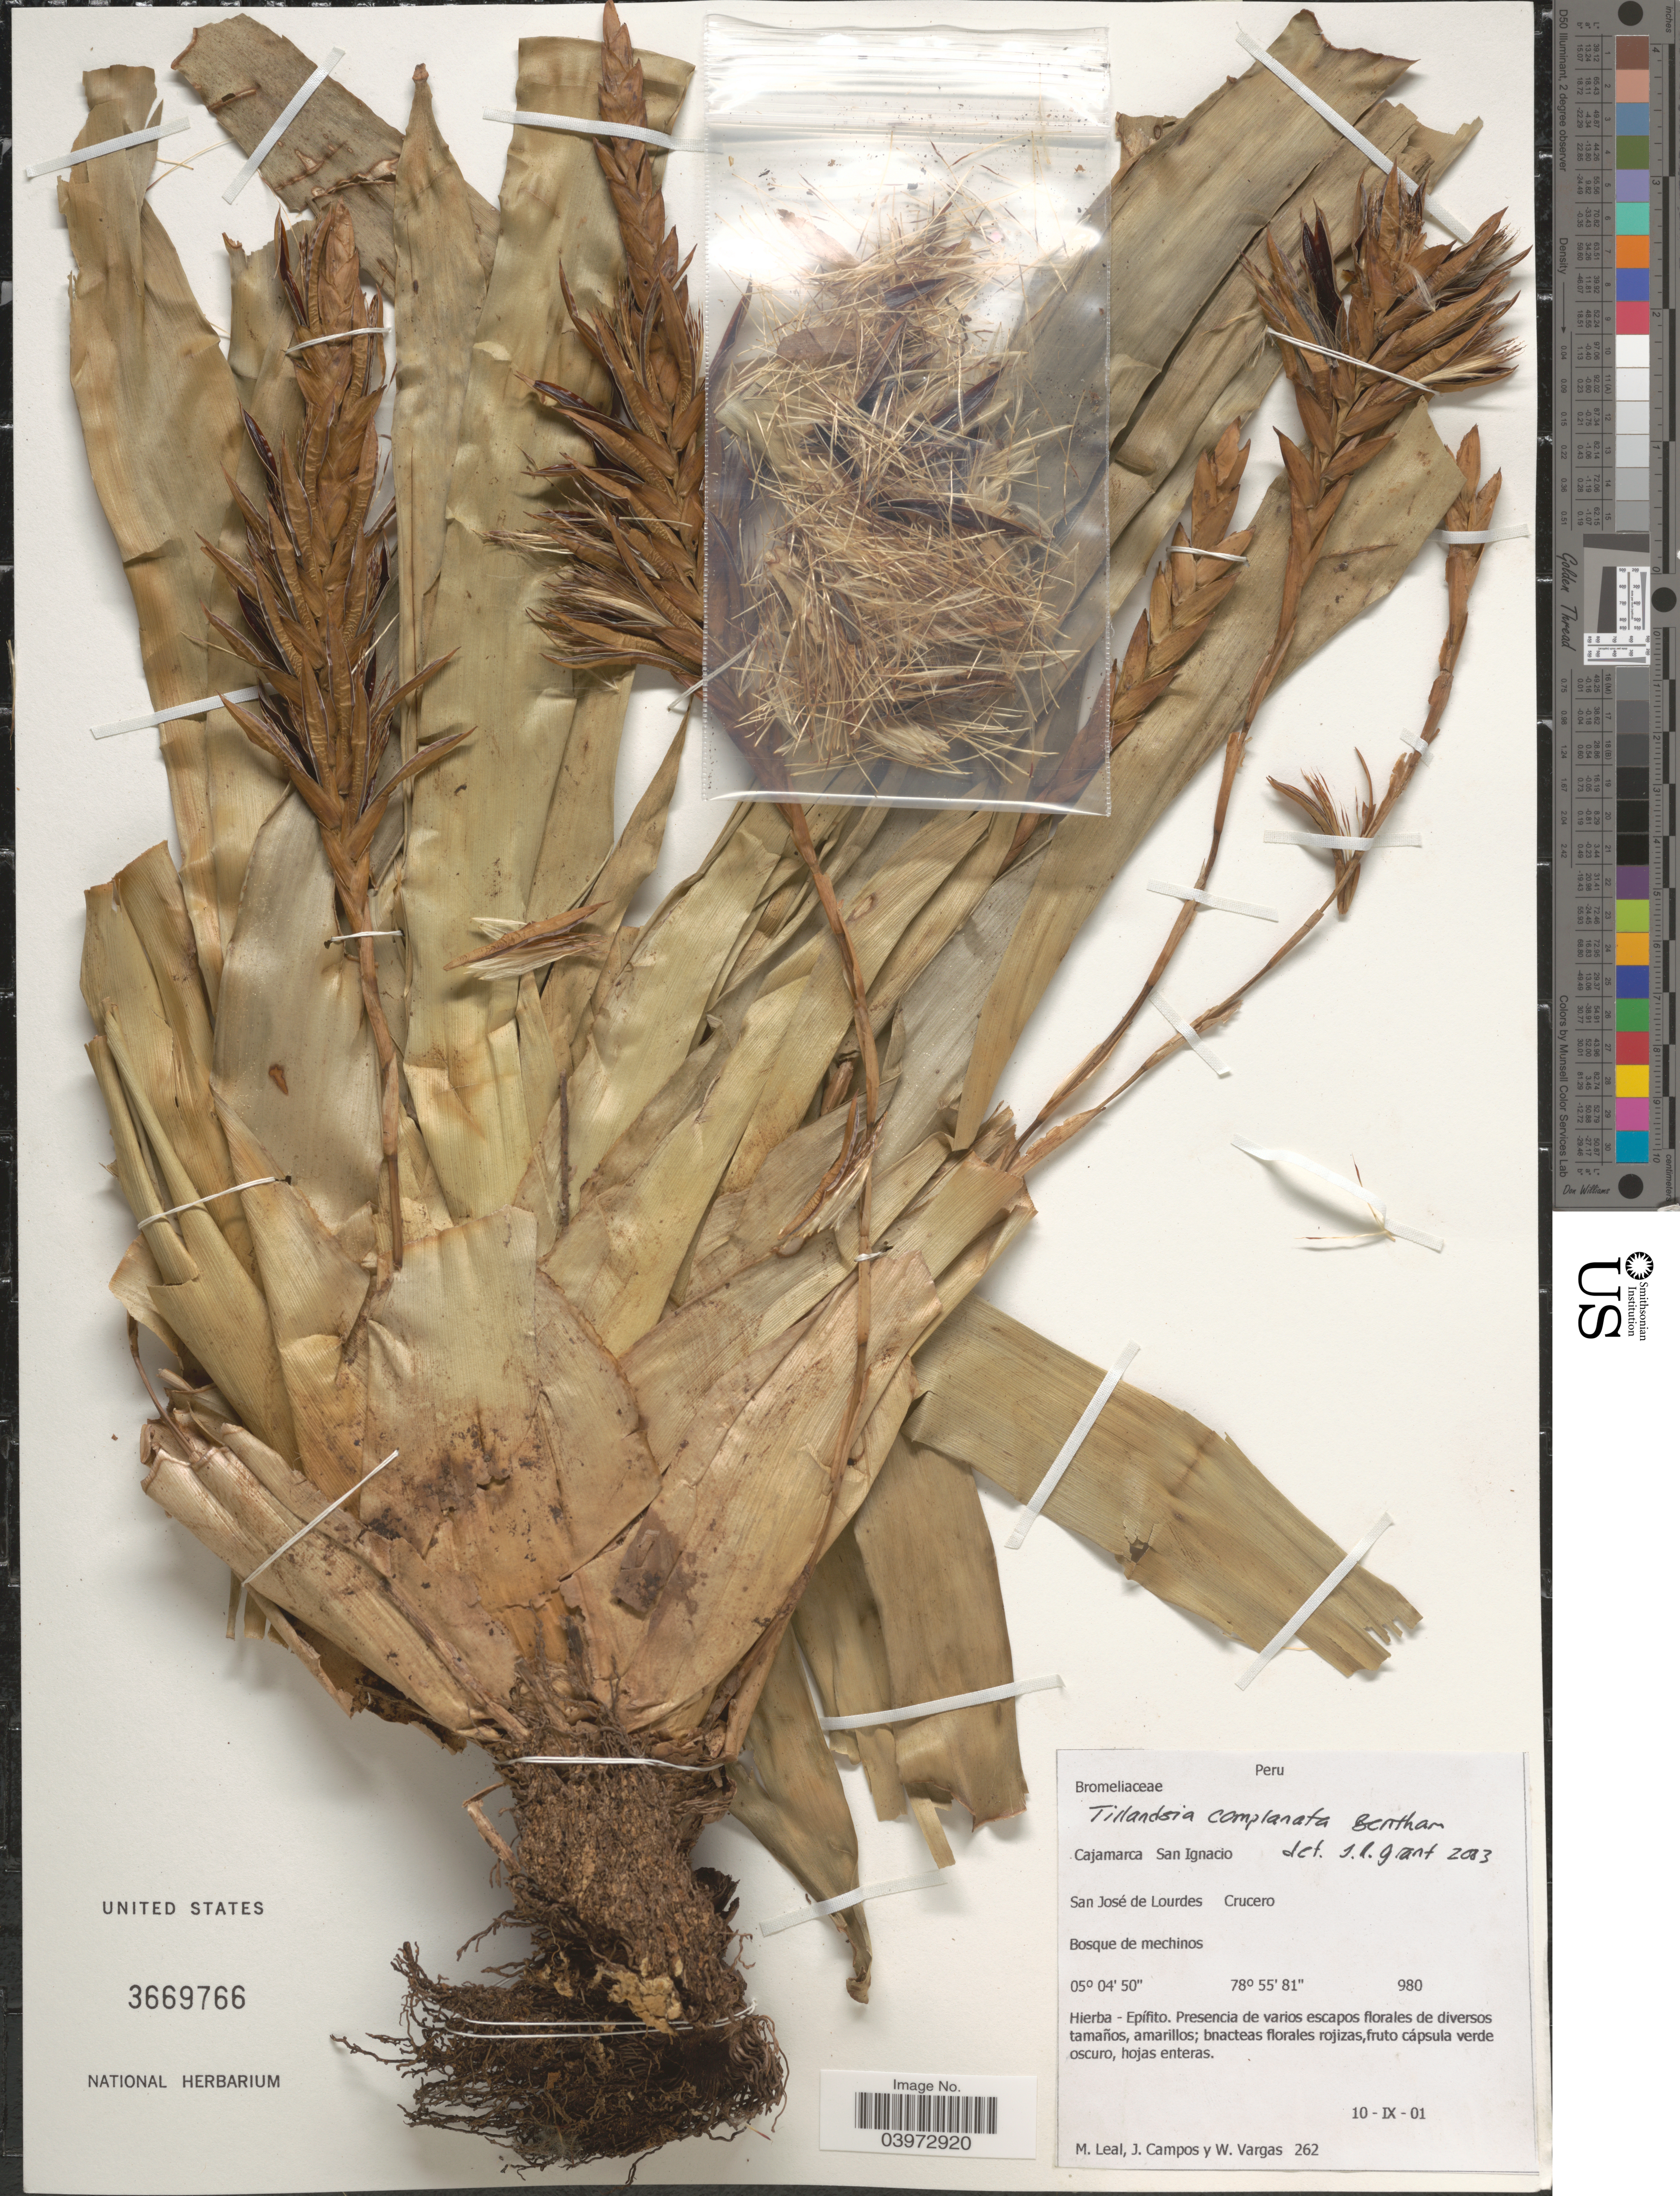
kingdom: Plantae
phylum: Tracheophyta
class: Liliopsida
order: Poales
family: Bromeliaceae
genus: Tillandsia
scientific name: Tillandsia complanata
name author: Benth.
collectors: M. E. Leal, J. Campos & W. Vargas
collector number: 262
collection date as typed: Transcribed d/m/y: 10/9/1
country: Peru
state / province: Cajamarca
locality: San Ignacio. San José de Lourdes. Crucero.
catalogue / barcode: US 3669766